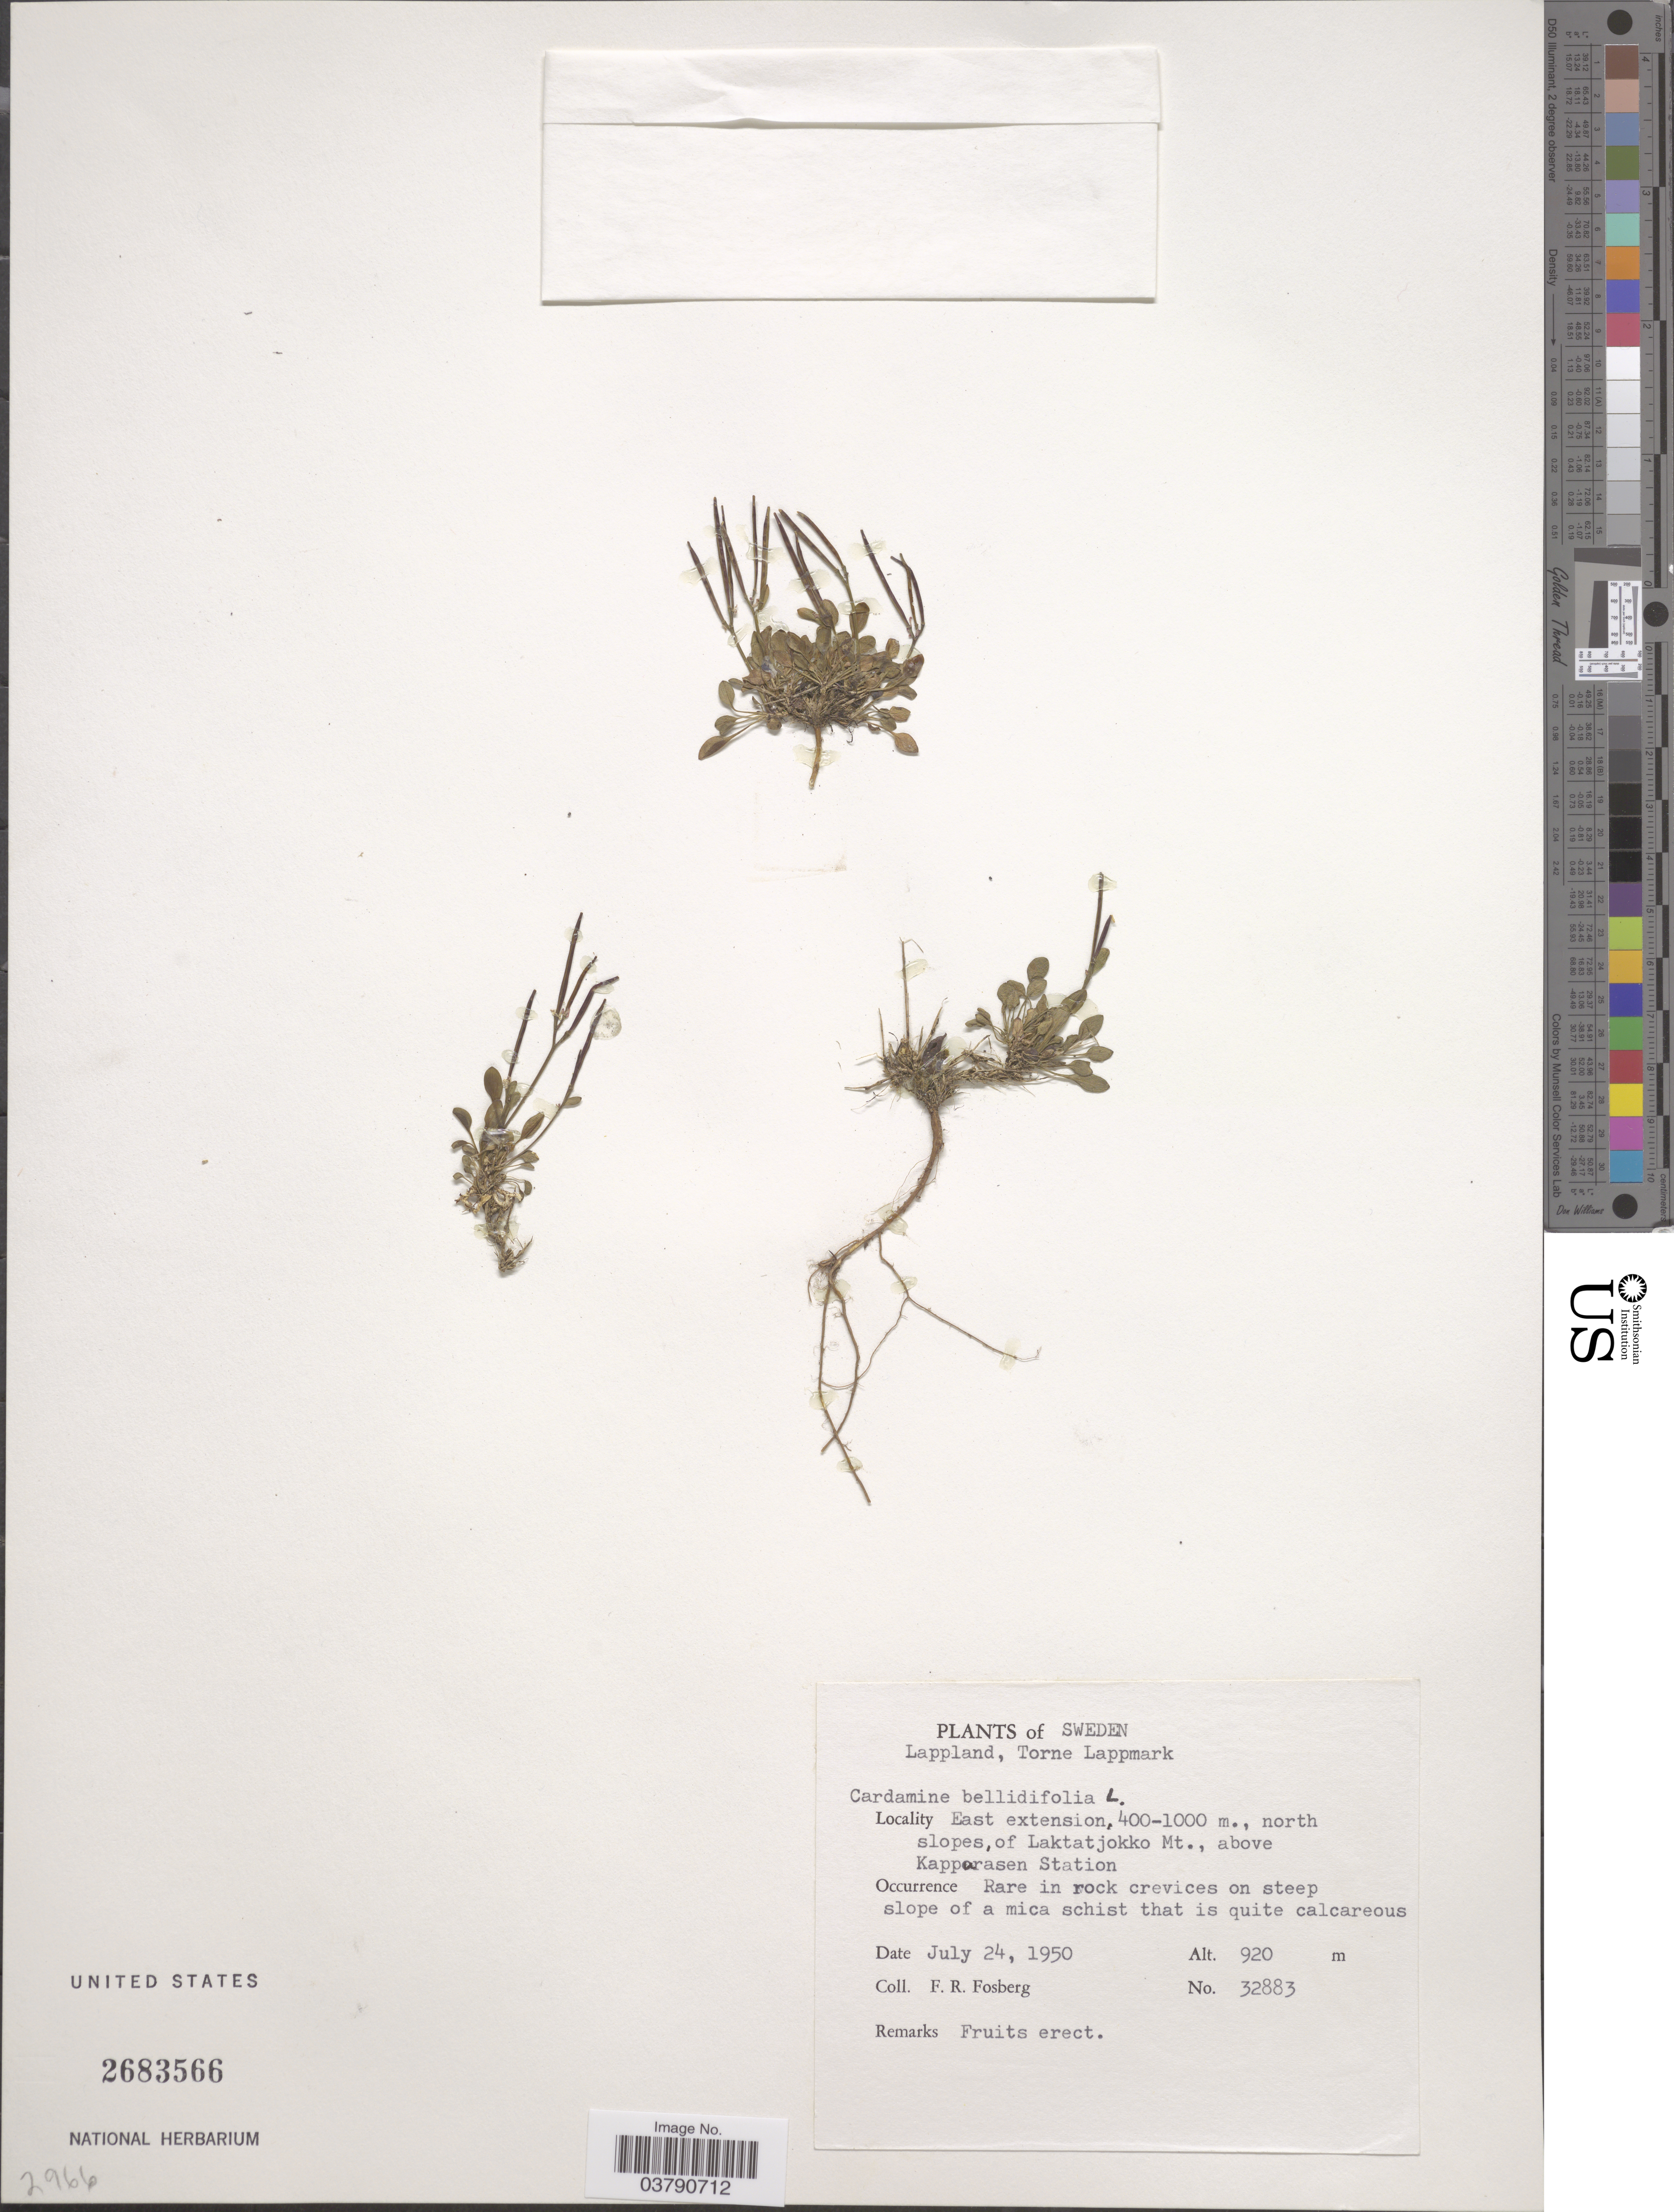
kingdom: Plantae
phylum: Tracheophyta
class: Magnoliopsida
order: Brassicales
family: Brassicaceae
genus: Cardamine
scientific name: Cardamine bellidifolia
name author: L.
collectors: F. R. Fosberg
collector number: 32883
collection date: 1950-07-24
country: Sweden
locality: Lappland, Torne Lappmark. East extension, north slopes, of Laktatjokko Mt., above Kapparasen Station.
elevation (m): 920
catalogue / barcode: US 2683566